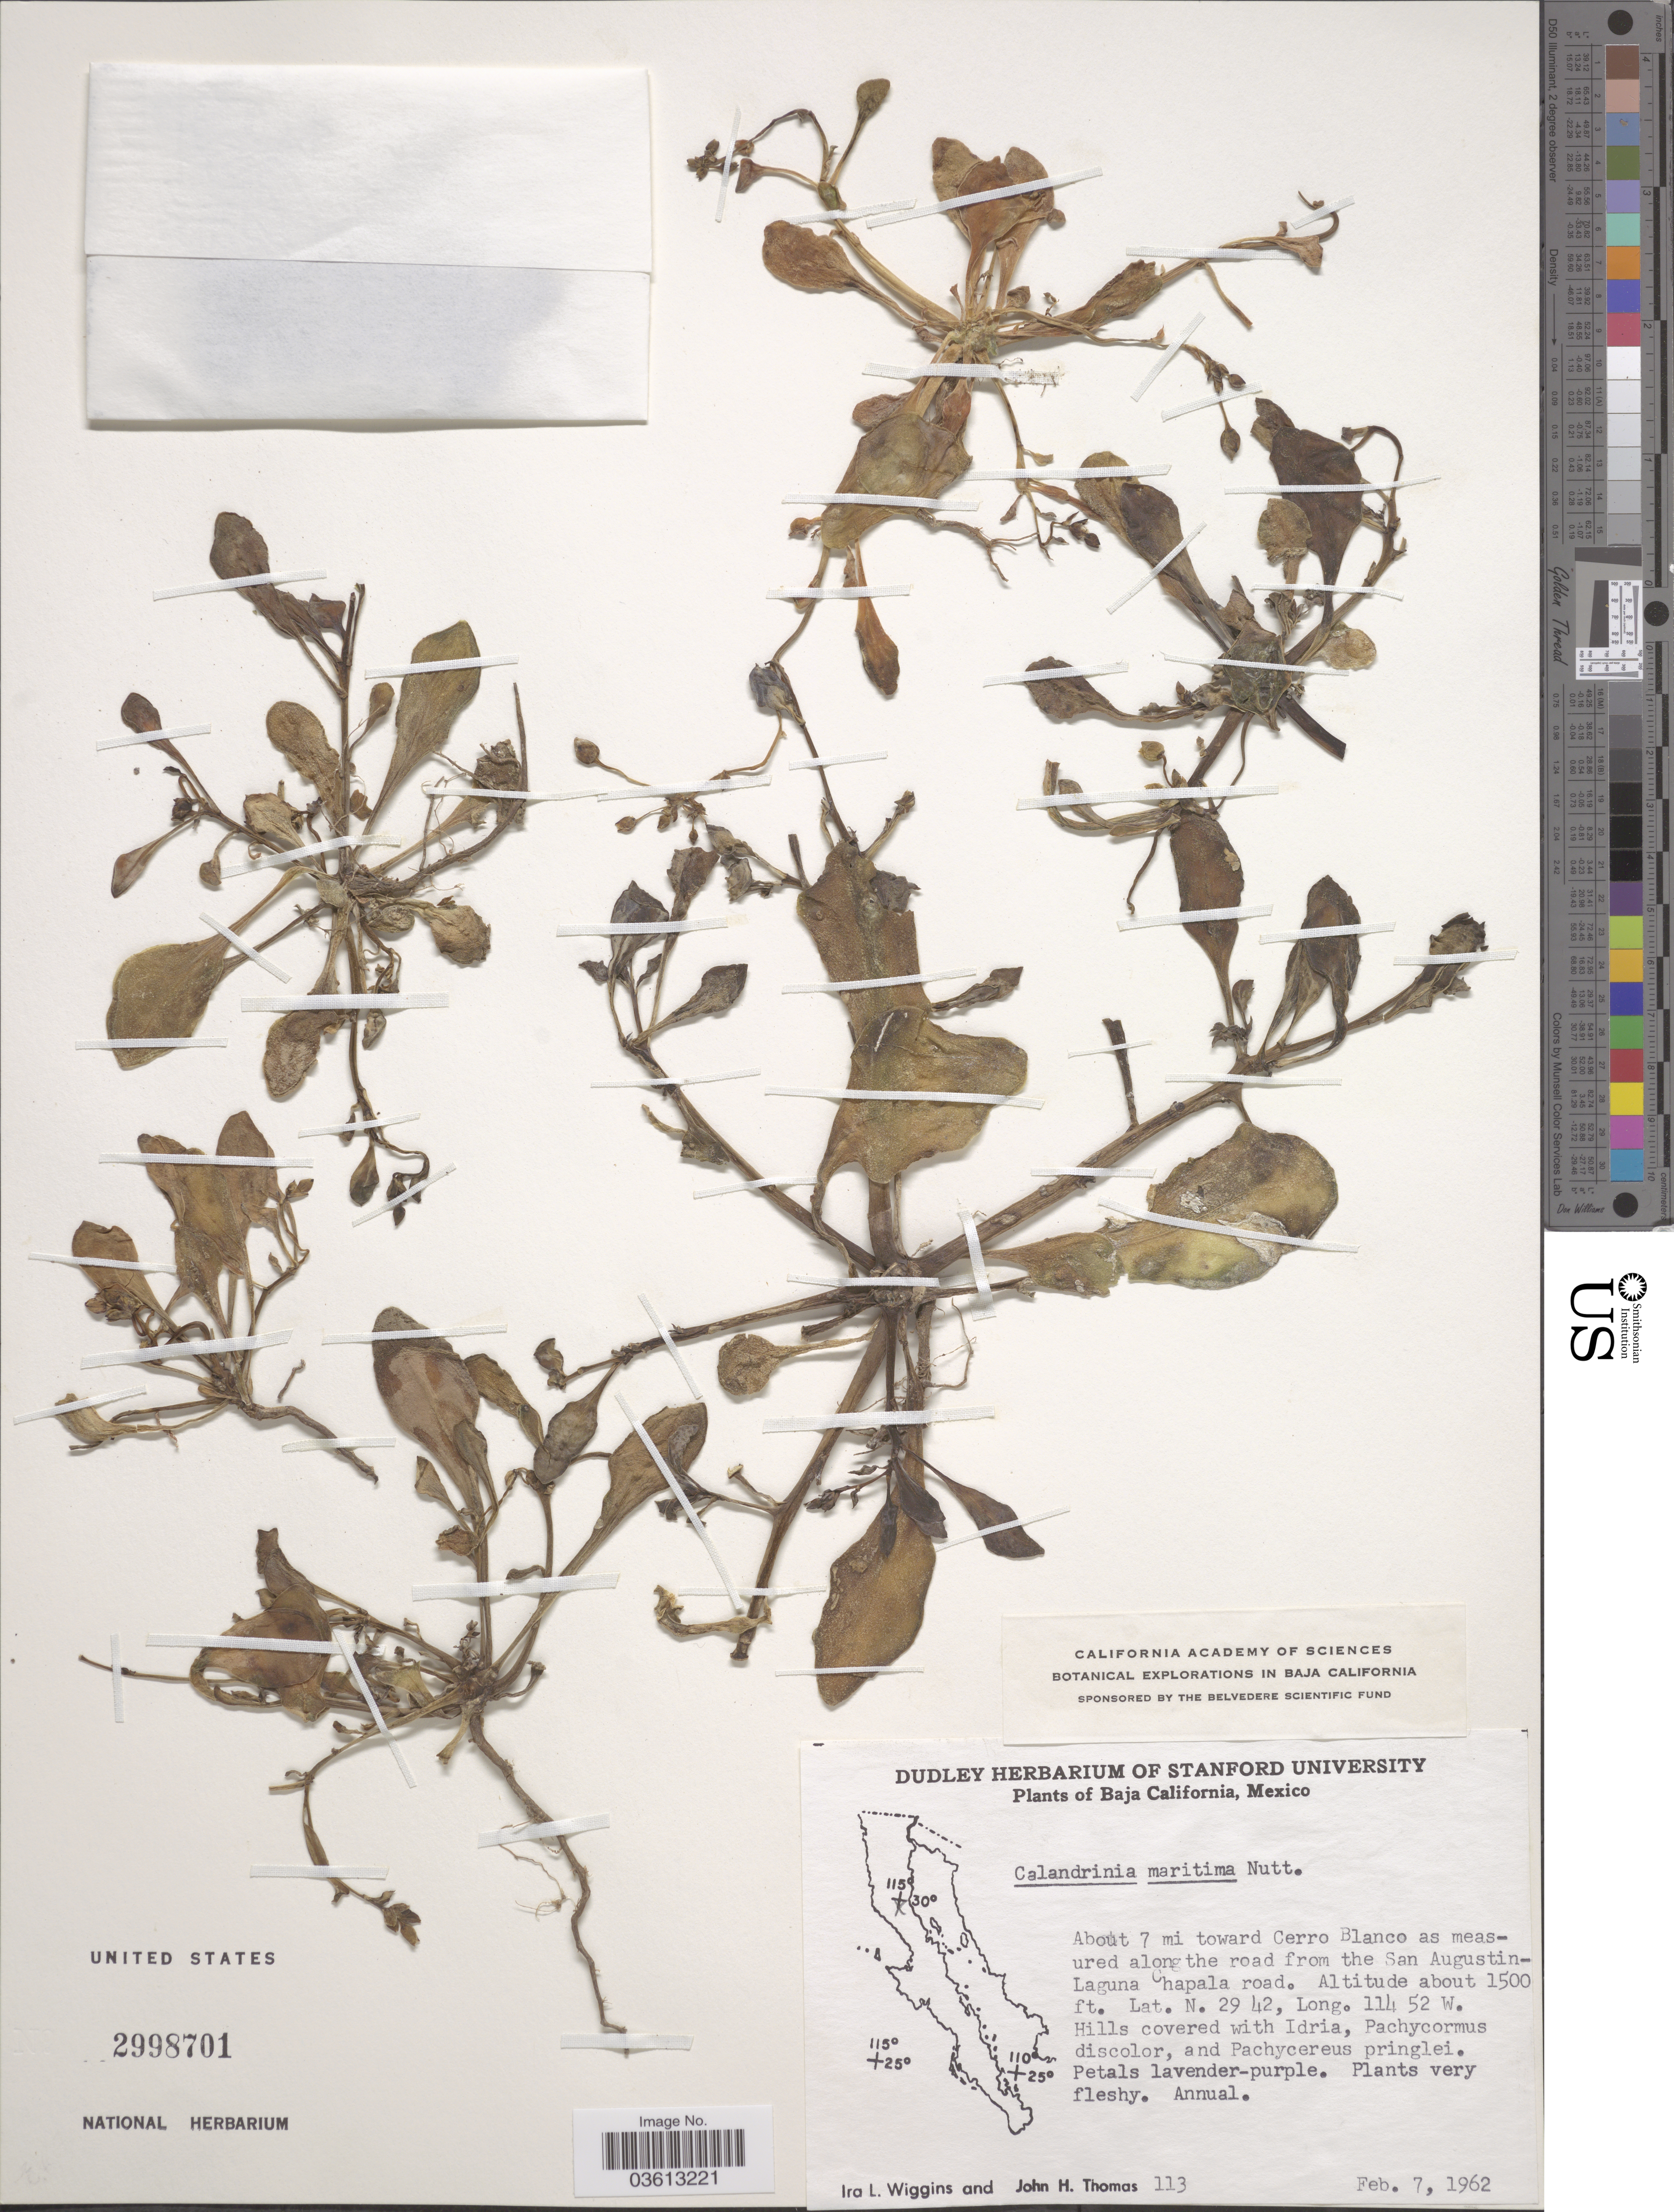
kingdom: Plantae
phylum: Tracheophyta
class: Magnoliopsida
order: Caryophyllales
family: Montiaceae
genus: Calandrinia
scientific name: Calandrinia maritima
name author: Nutt.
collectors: I. L. Wiggins & J. H. Thomas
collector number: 113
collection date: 1962-02-07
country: Mexico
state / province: Baja California Norte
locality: About 7 mi toward Cerro Blanco as measured along the road from the San Augustin - Laguna Chapala road.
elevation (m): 457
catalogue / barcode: US 2998701